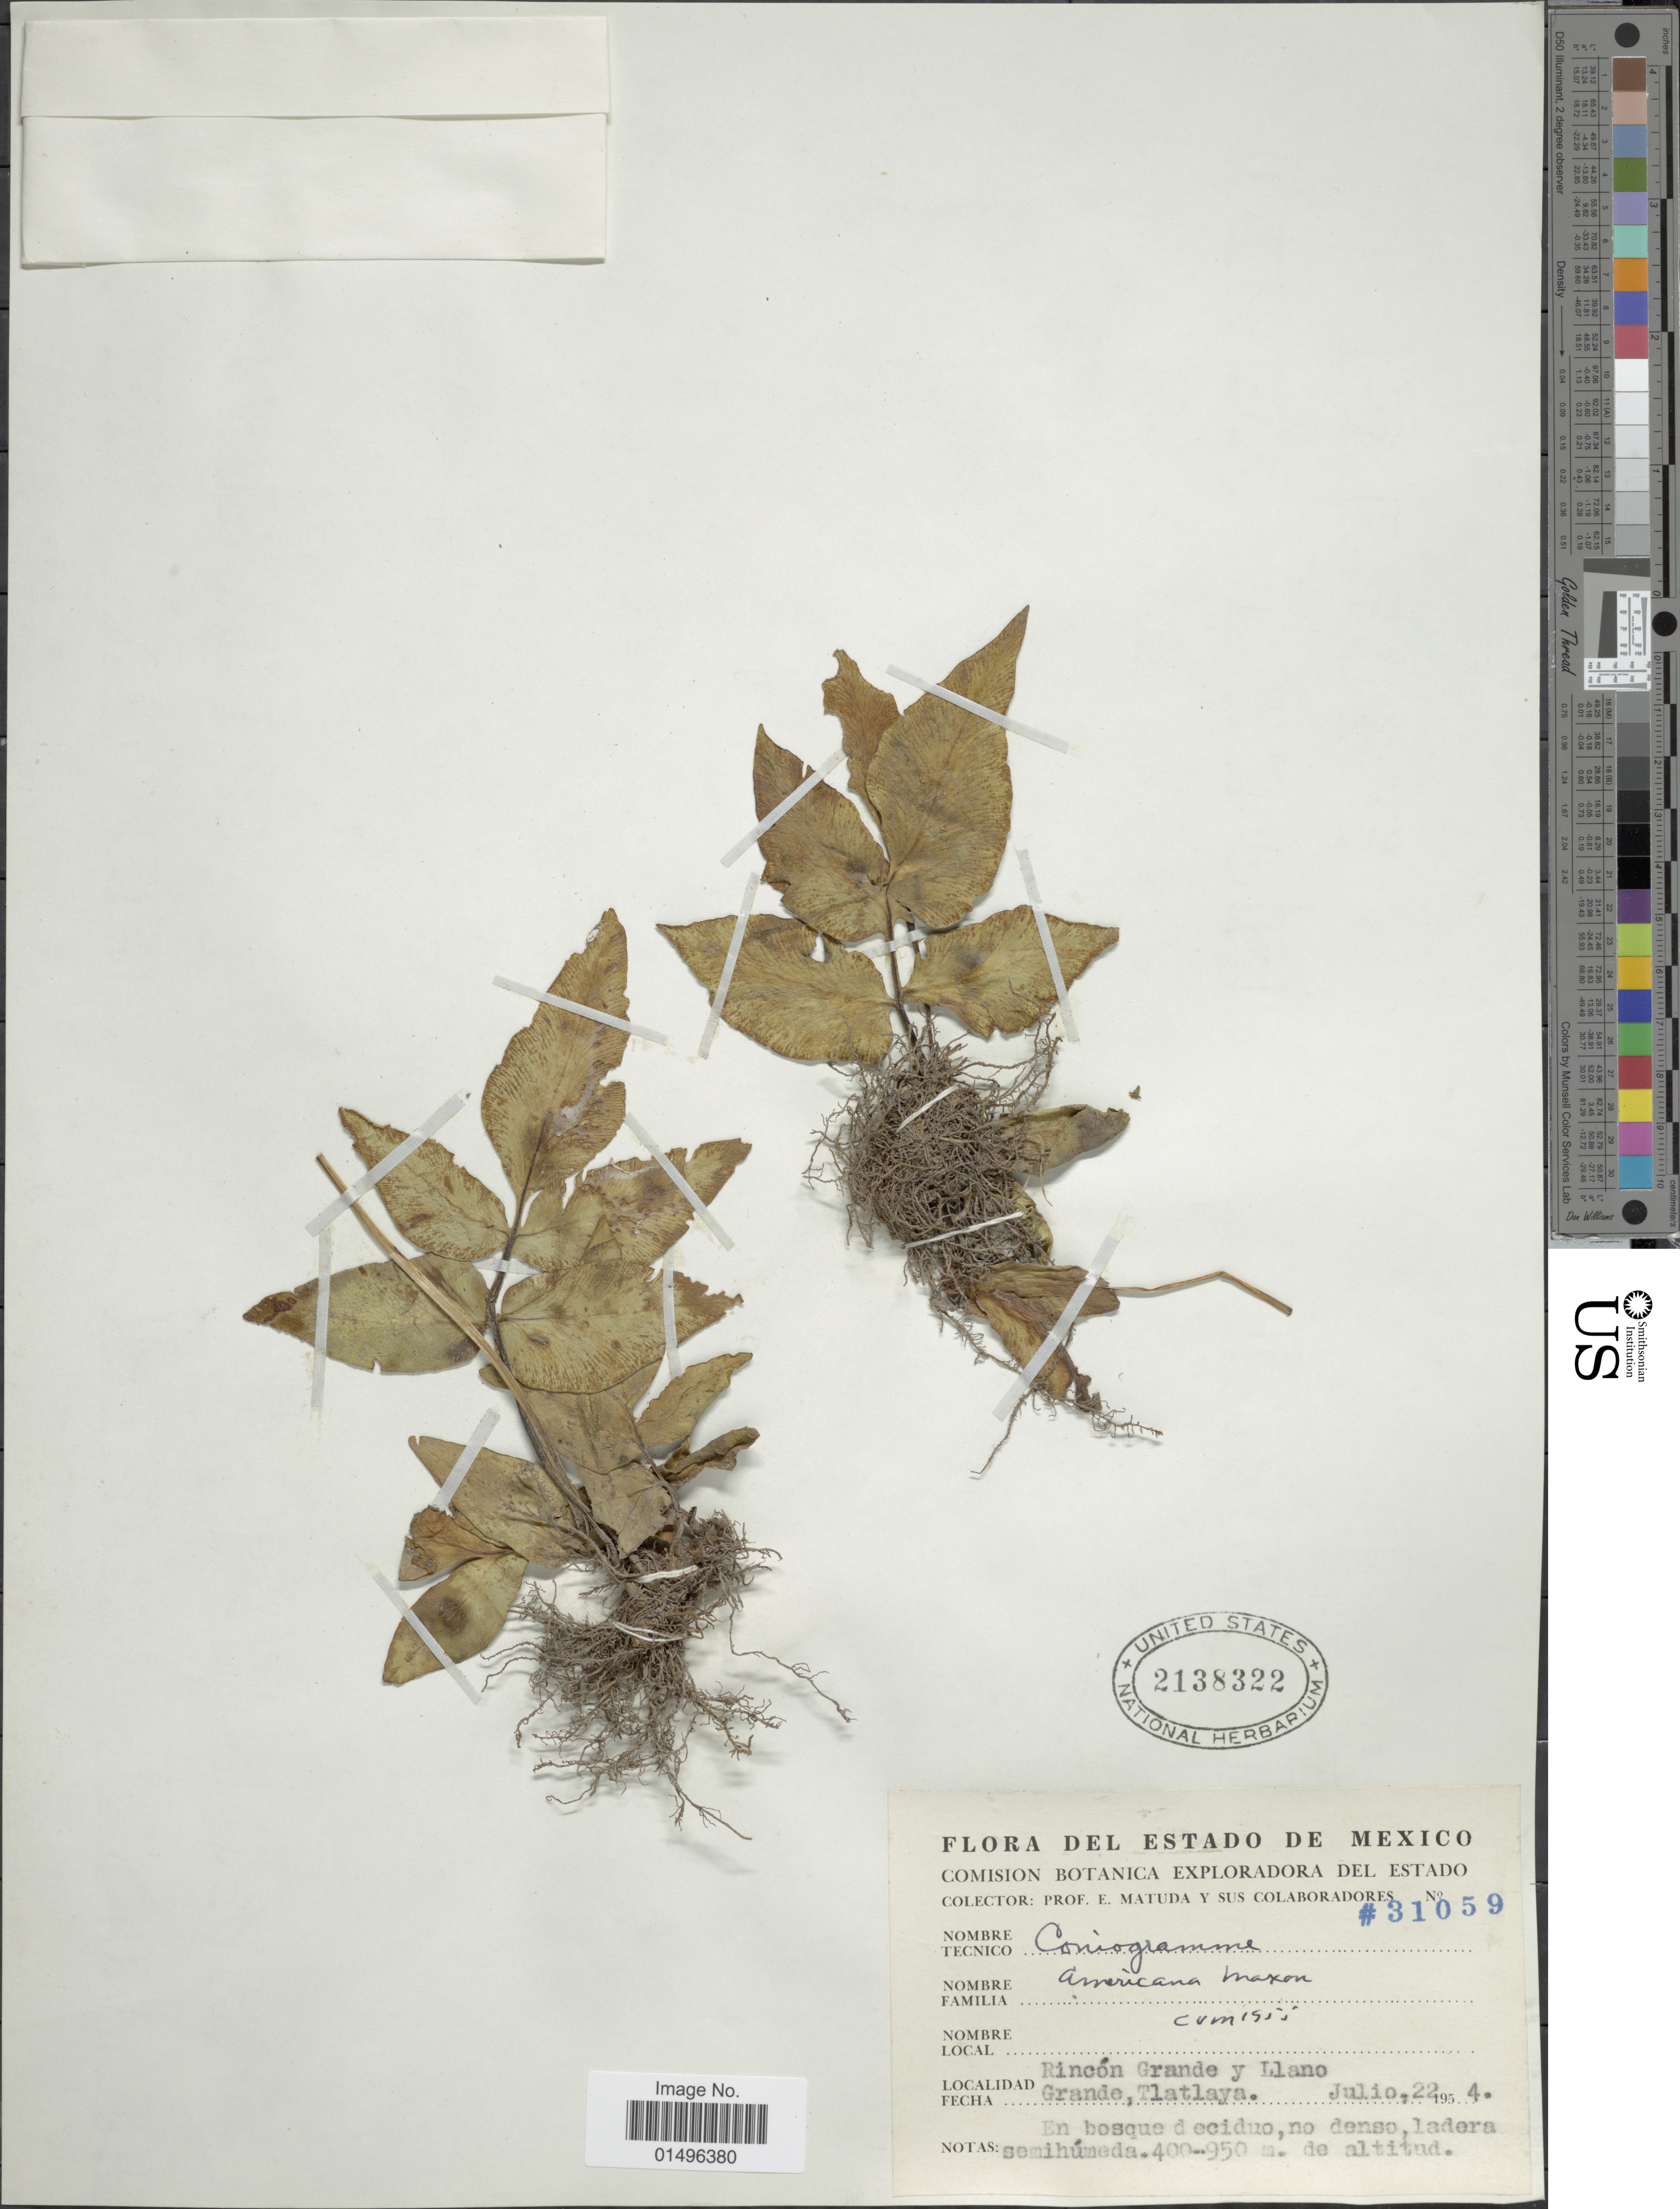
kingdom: Plantae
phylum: Tracheophyta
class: Polypodiopsida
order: Polypodiales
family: Pteridaceae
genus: Hemionitis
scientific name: Hemionitis subcordata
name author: (D.C. Eaton & Davenp.) Mickel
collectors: E. Matuda & et al.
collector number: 31059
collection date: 1954-07-22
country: Mexico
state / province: México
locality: Del Estado de Mexico, Rincon Grande y Llano, Grande, Tlatlaya.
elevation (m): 400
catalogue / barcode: US 2138322